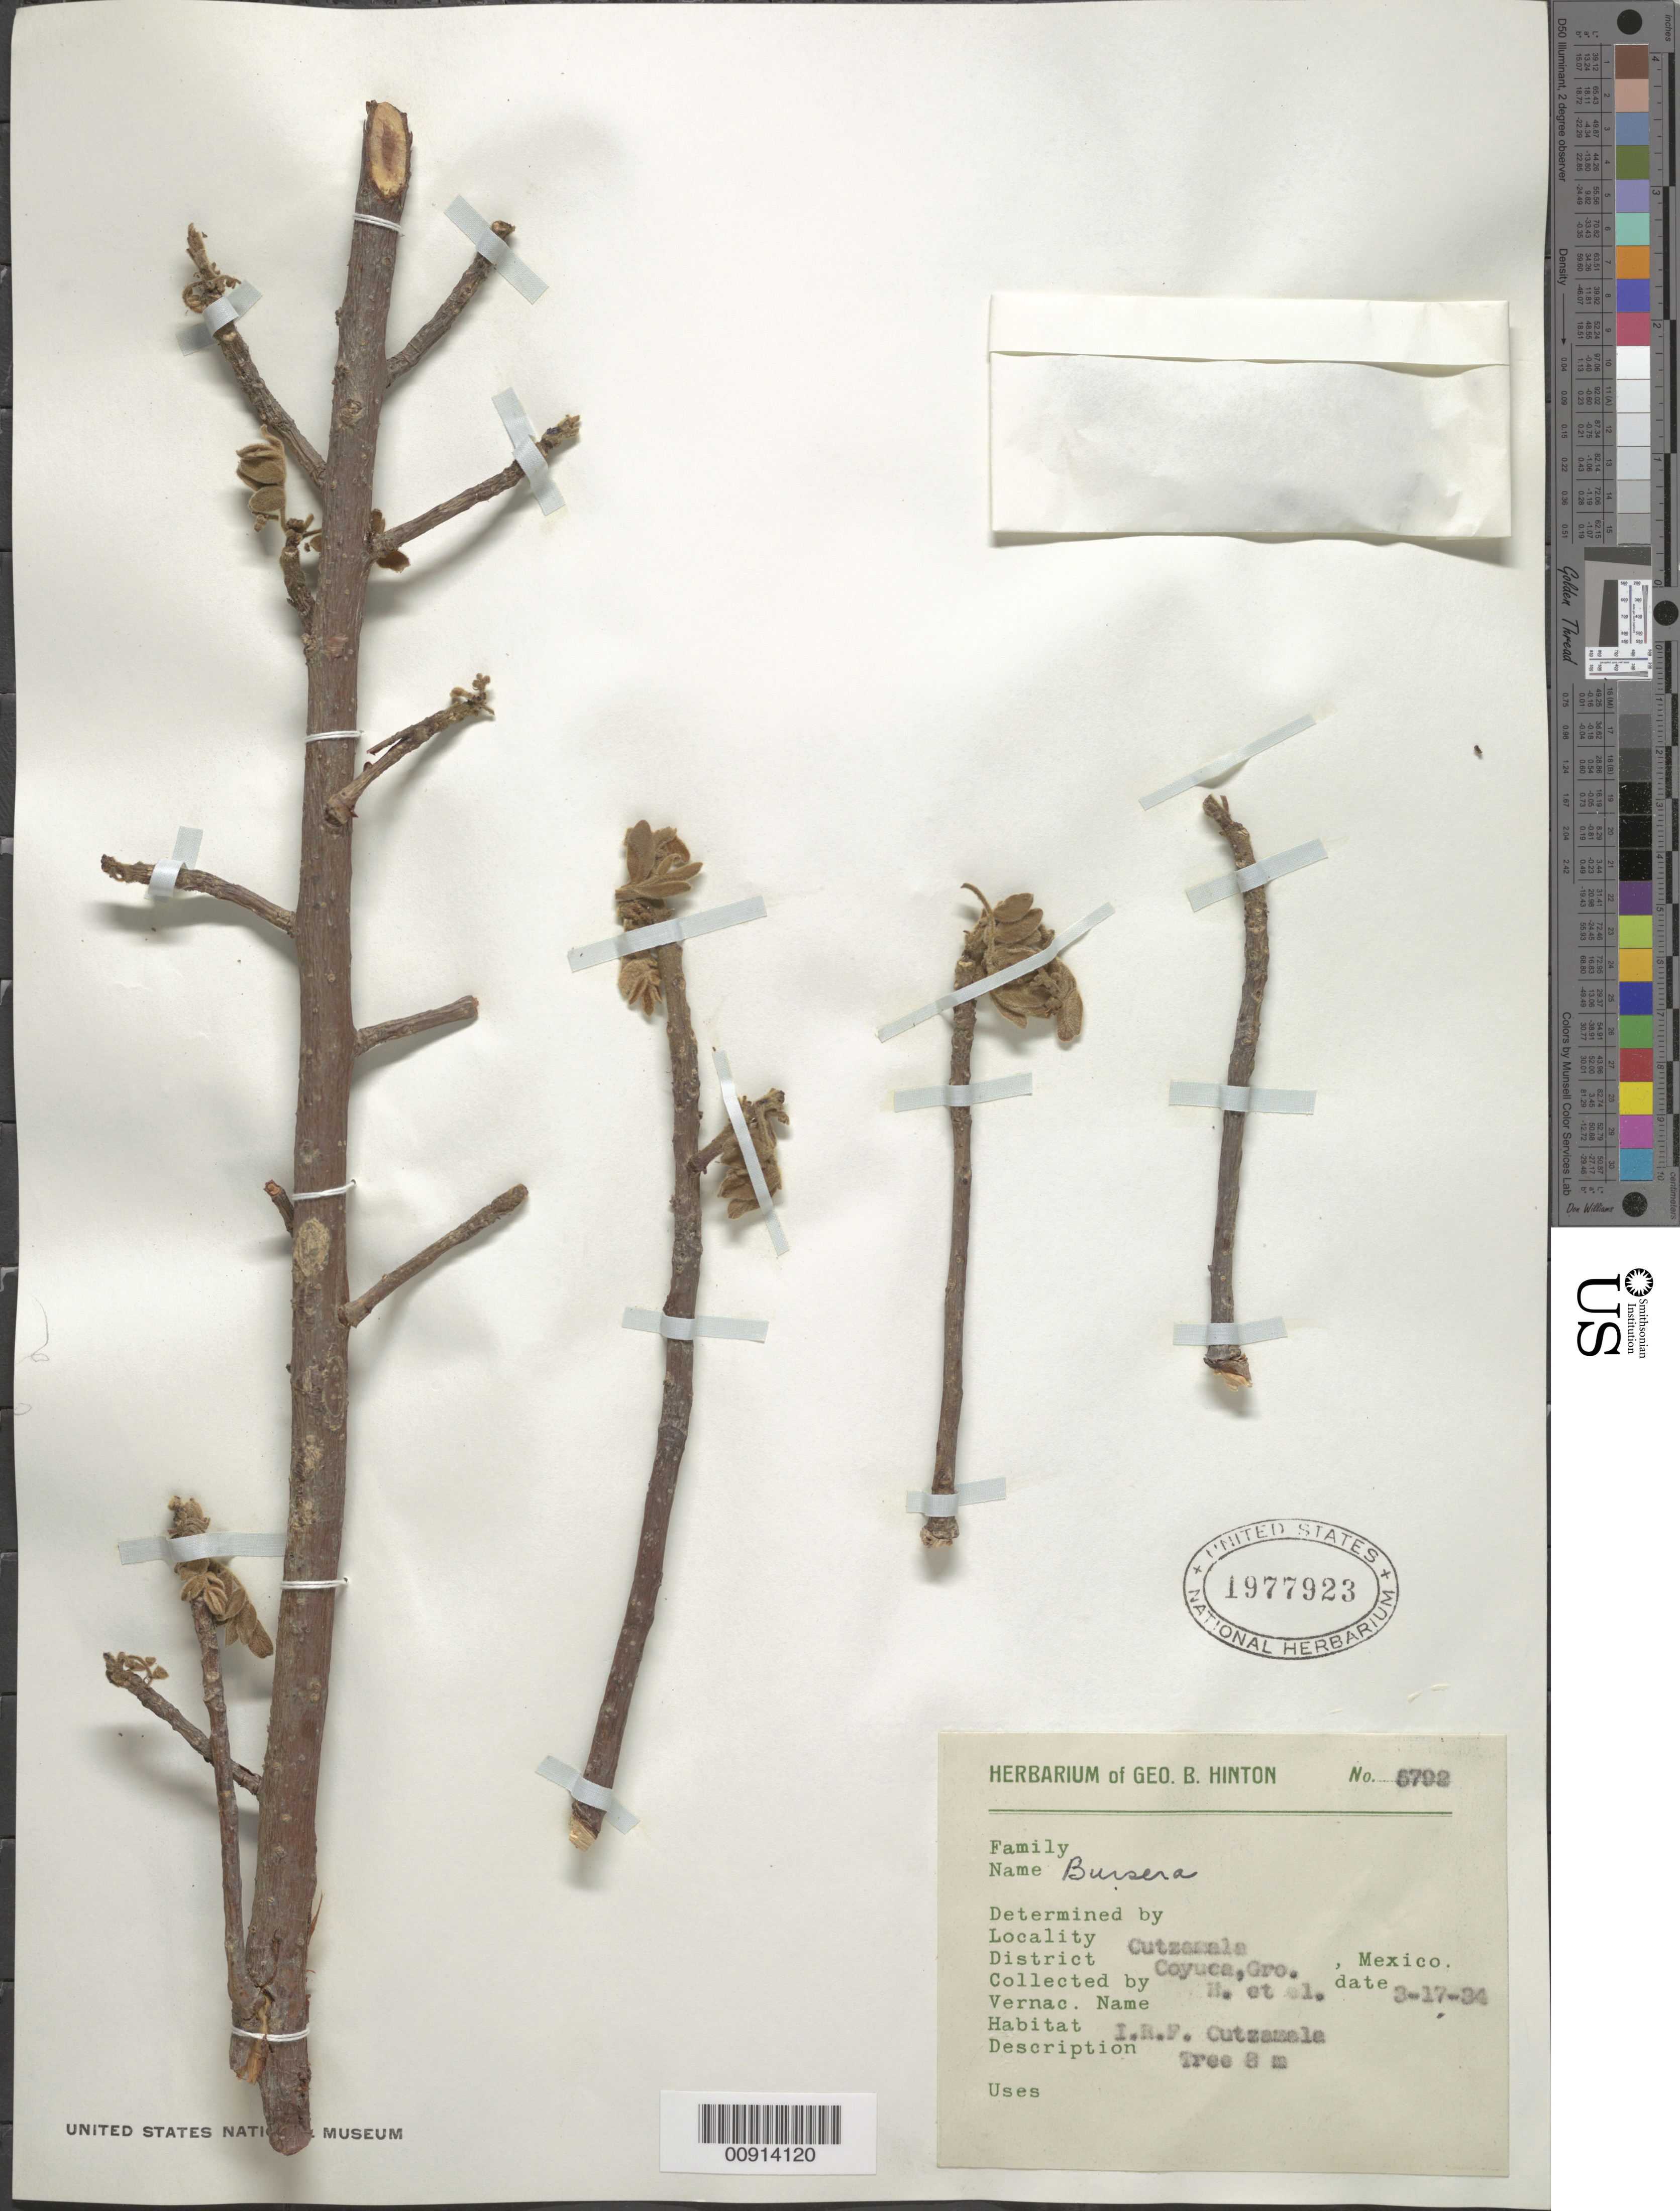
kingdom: Plantae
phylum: Tracheophyta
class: Magnoliopsida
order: Sapindales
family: Burseraceae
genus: Bursera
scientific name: Bursera sp.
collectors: G. B. Hinton & et al.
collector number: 5792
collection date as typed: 17 Mar 1934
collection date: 1934-03-17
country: Mexico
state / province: Guerrero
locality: Cutzamala, District Coyuca, Guerrero.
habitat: I.R.F. Cutzamala.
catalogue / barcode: US 1977923